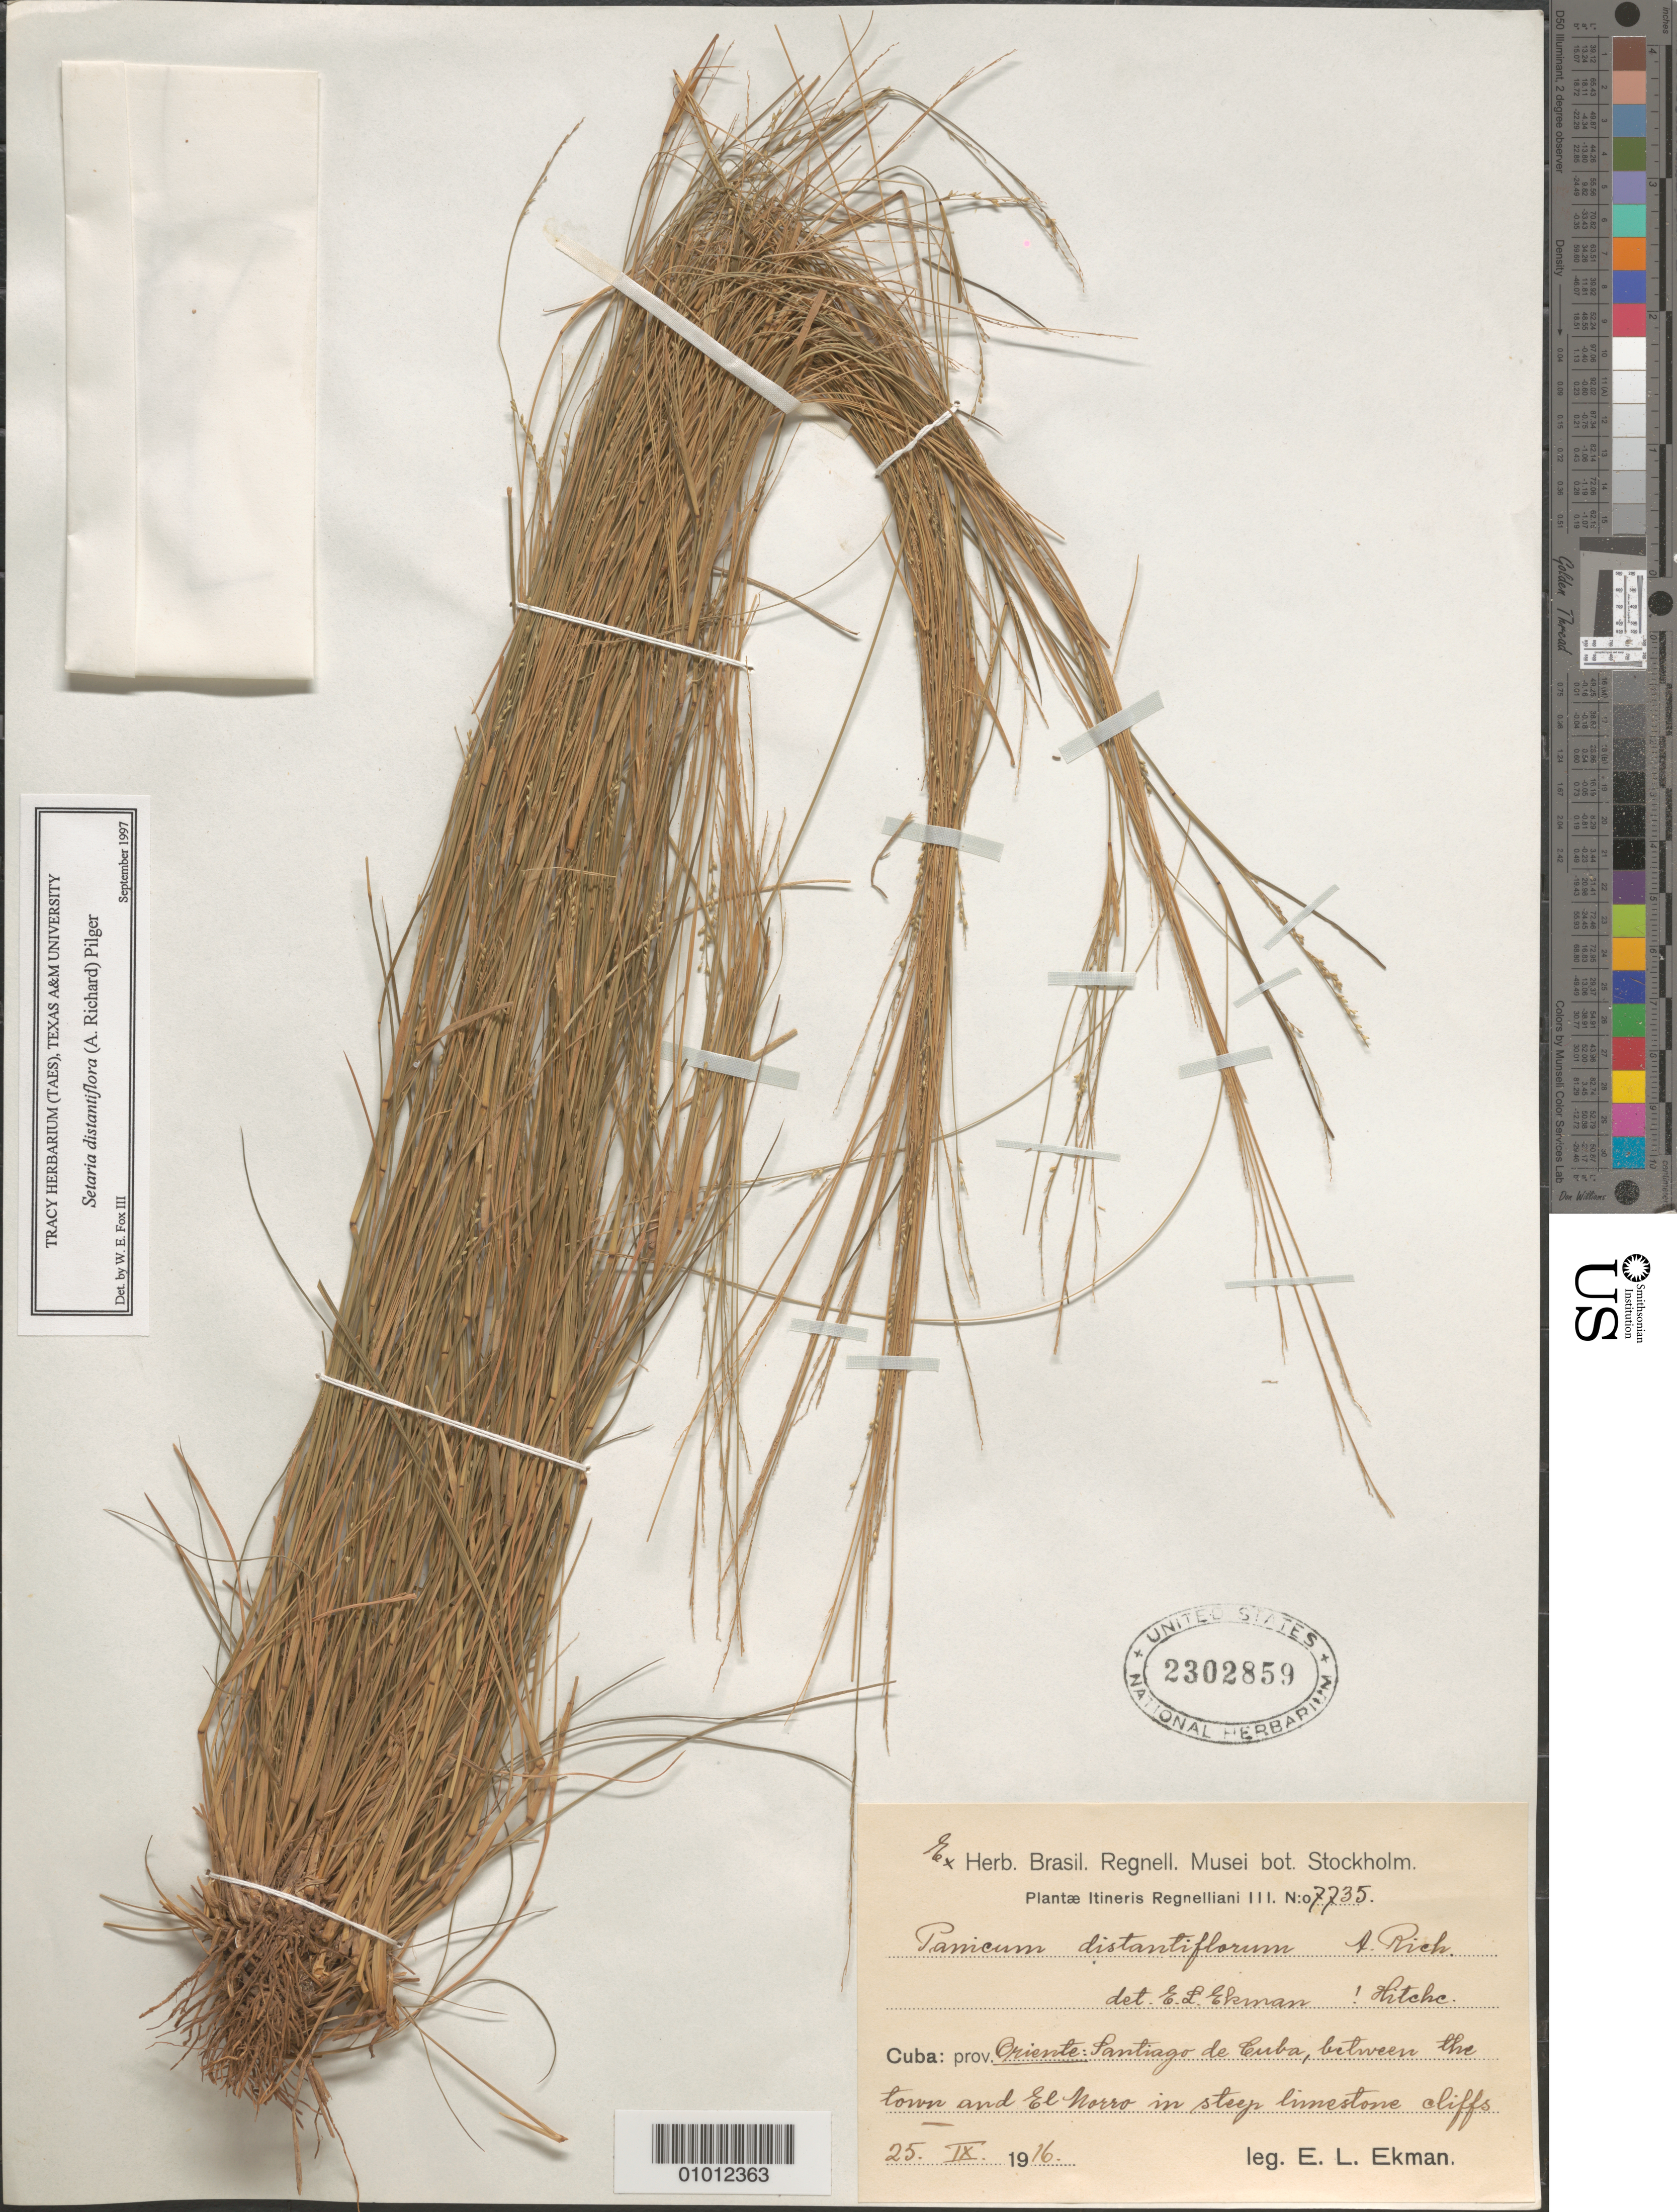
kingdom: Plantae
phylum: Tracheophyta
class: Liliopsida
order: Poales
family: Poaceae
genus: Setaria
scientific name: Setaria distantiflora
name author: (A. Rich.) Pilg.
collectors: E. L. Ekman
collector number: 7735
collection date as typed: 25 Sep 1916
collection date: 1916-09-25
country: Cuba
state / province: Santiago de Cuba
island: Cuba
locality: Santiago de Cuba, between the town and El Norro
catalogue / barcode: US 2302859